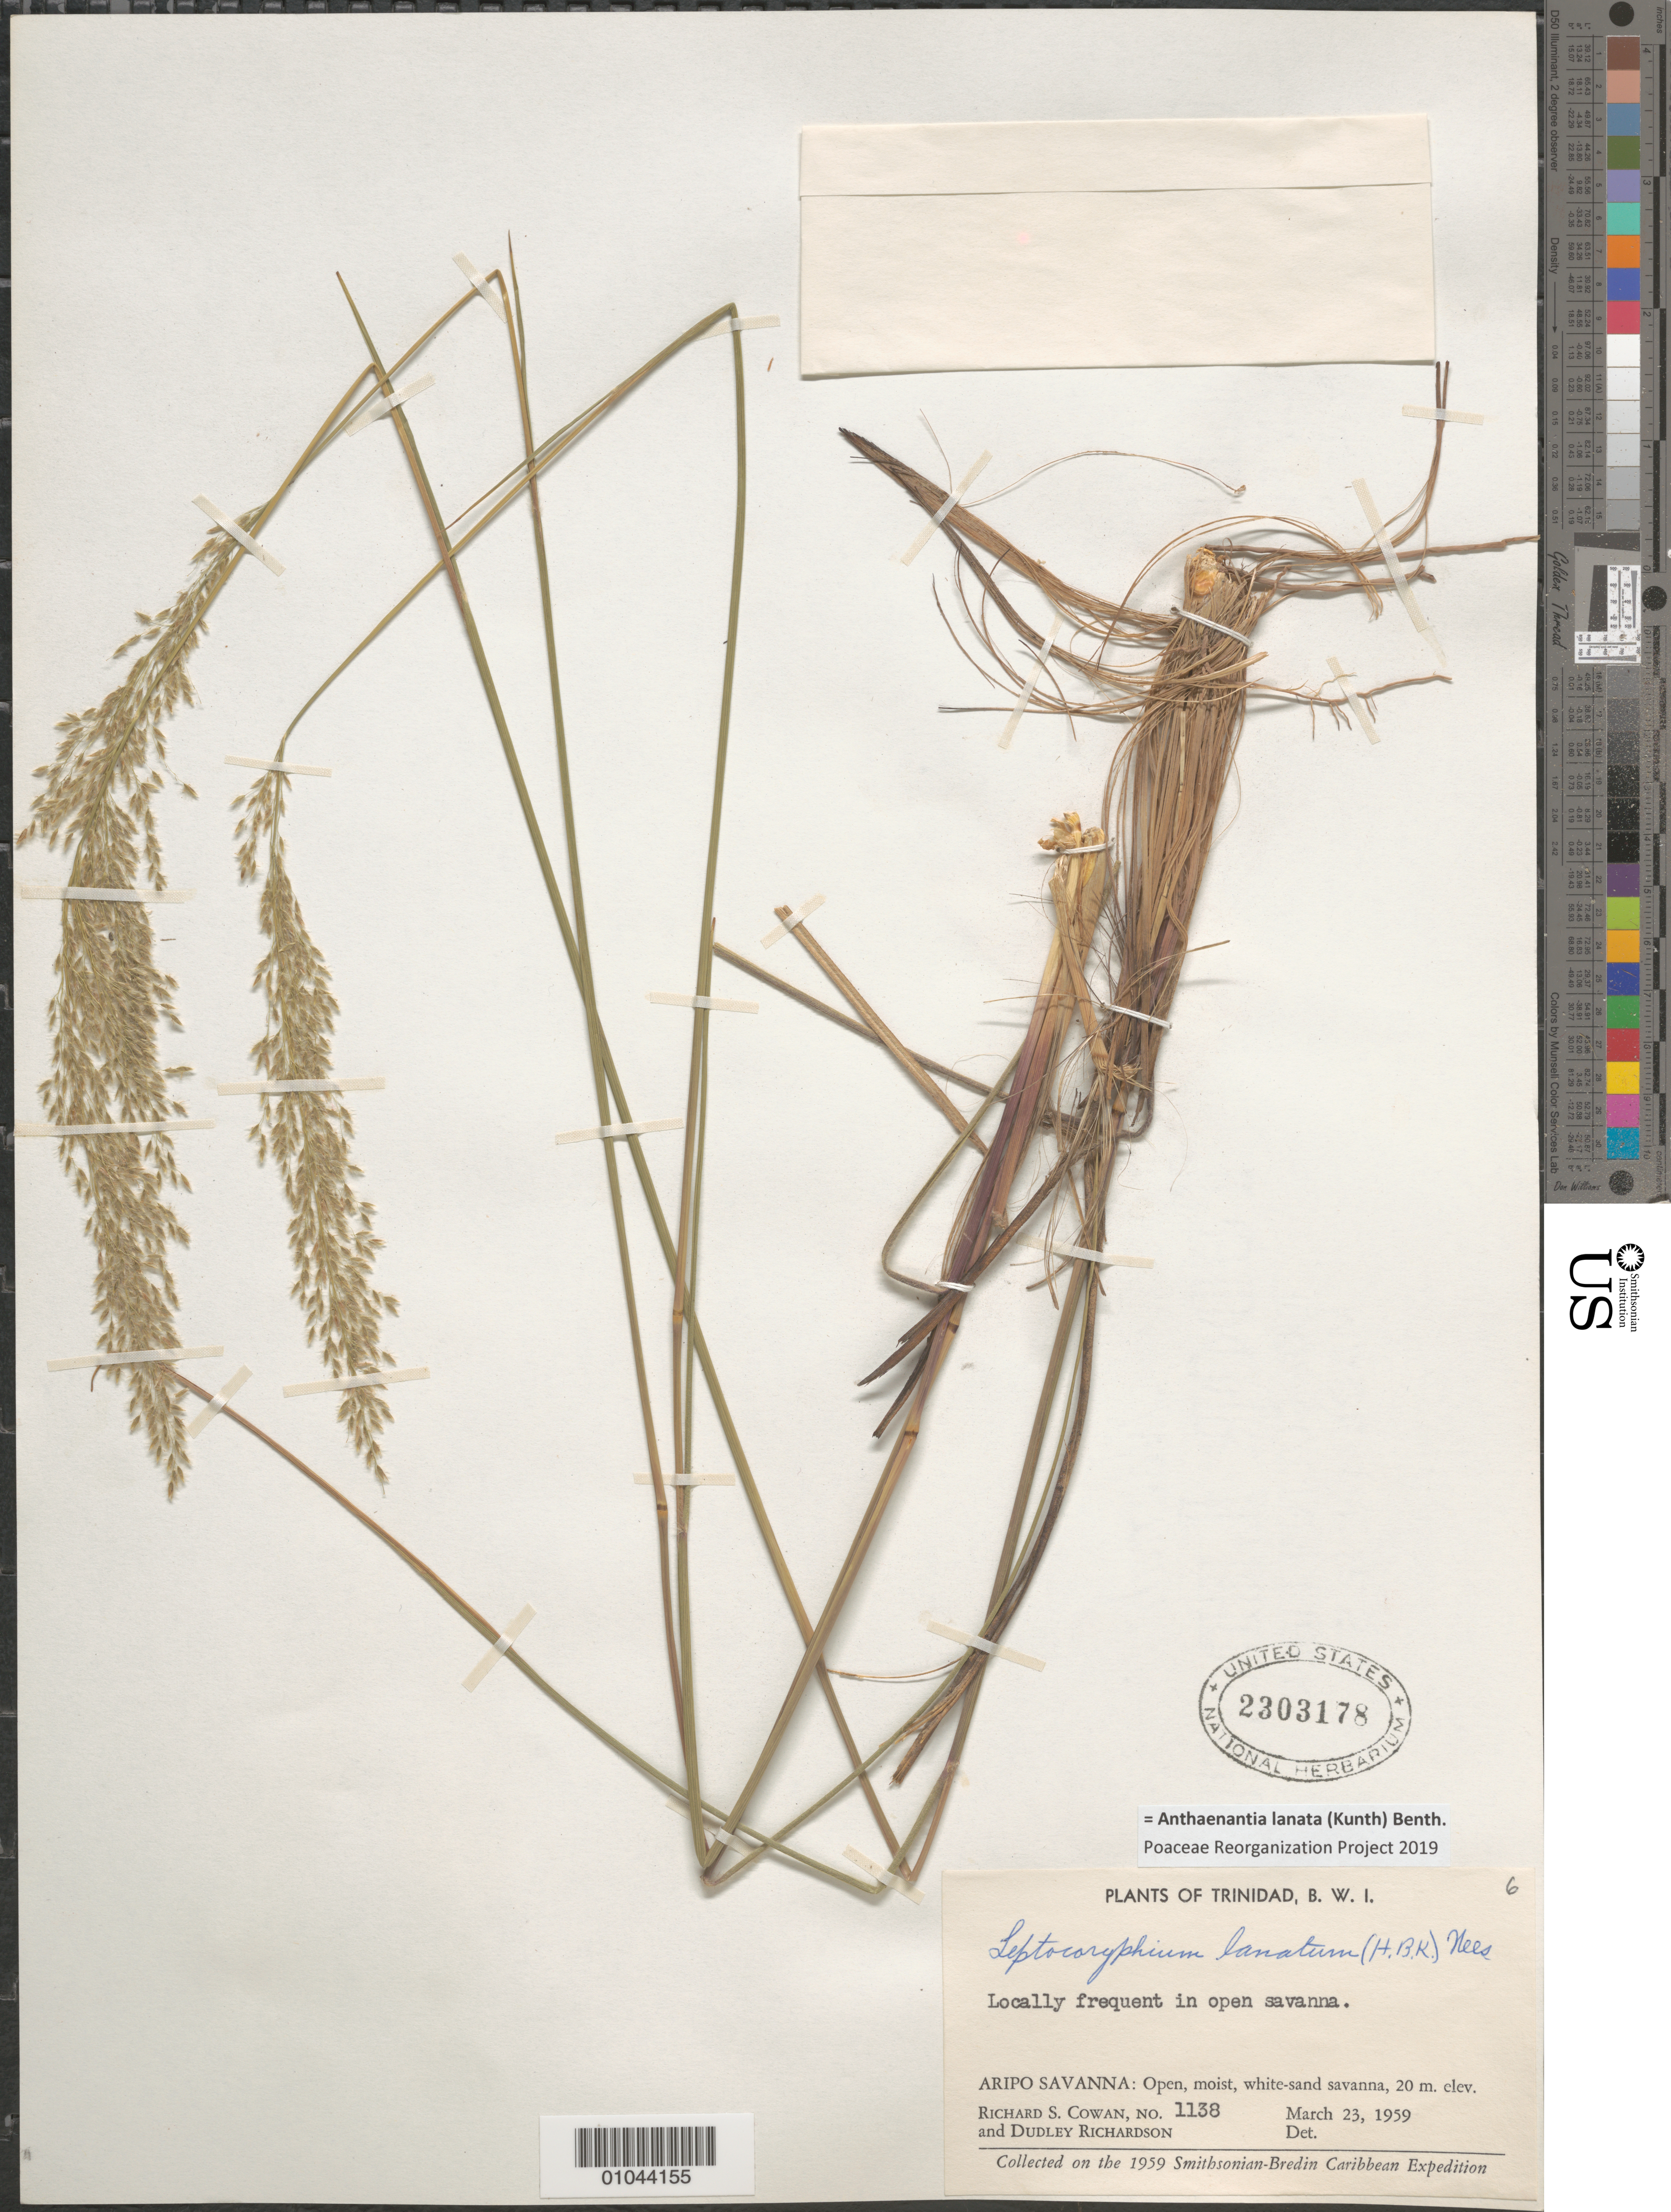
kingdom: Plantae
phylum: Tracheophyta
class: Liliopsida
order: Poales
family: Poaceae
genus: Leptocoryphium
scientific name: Leptocoryphium lanatum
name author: (Kunth) Nees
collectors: R. S. Cowan & D. Richardson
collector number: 1138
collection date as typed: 23 Mar 1959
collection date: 1959-03-23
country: Trinidad and Tobago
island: Trinidad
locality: Aripo Savana,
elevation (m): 20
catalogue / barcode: US 2303178